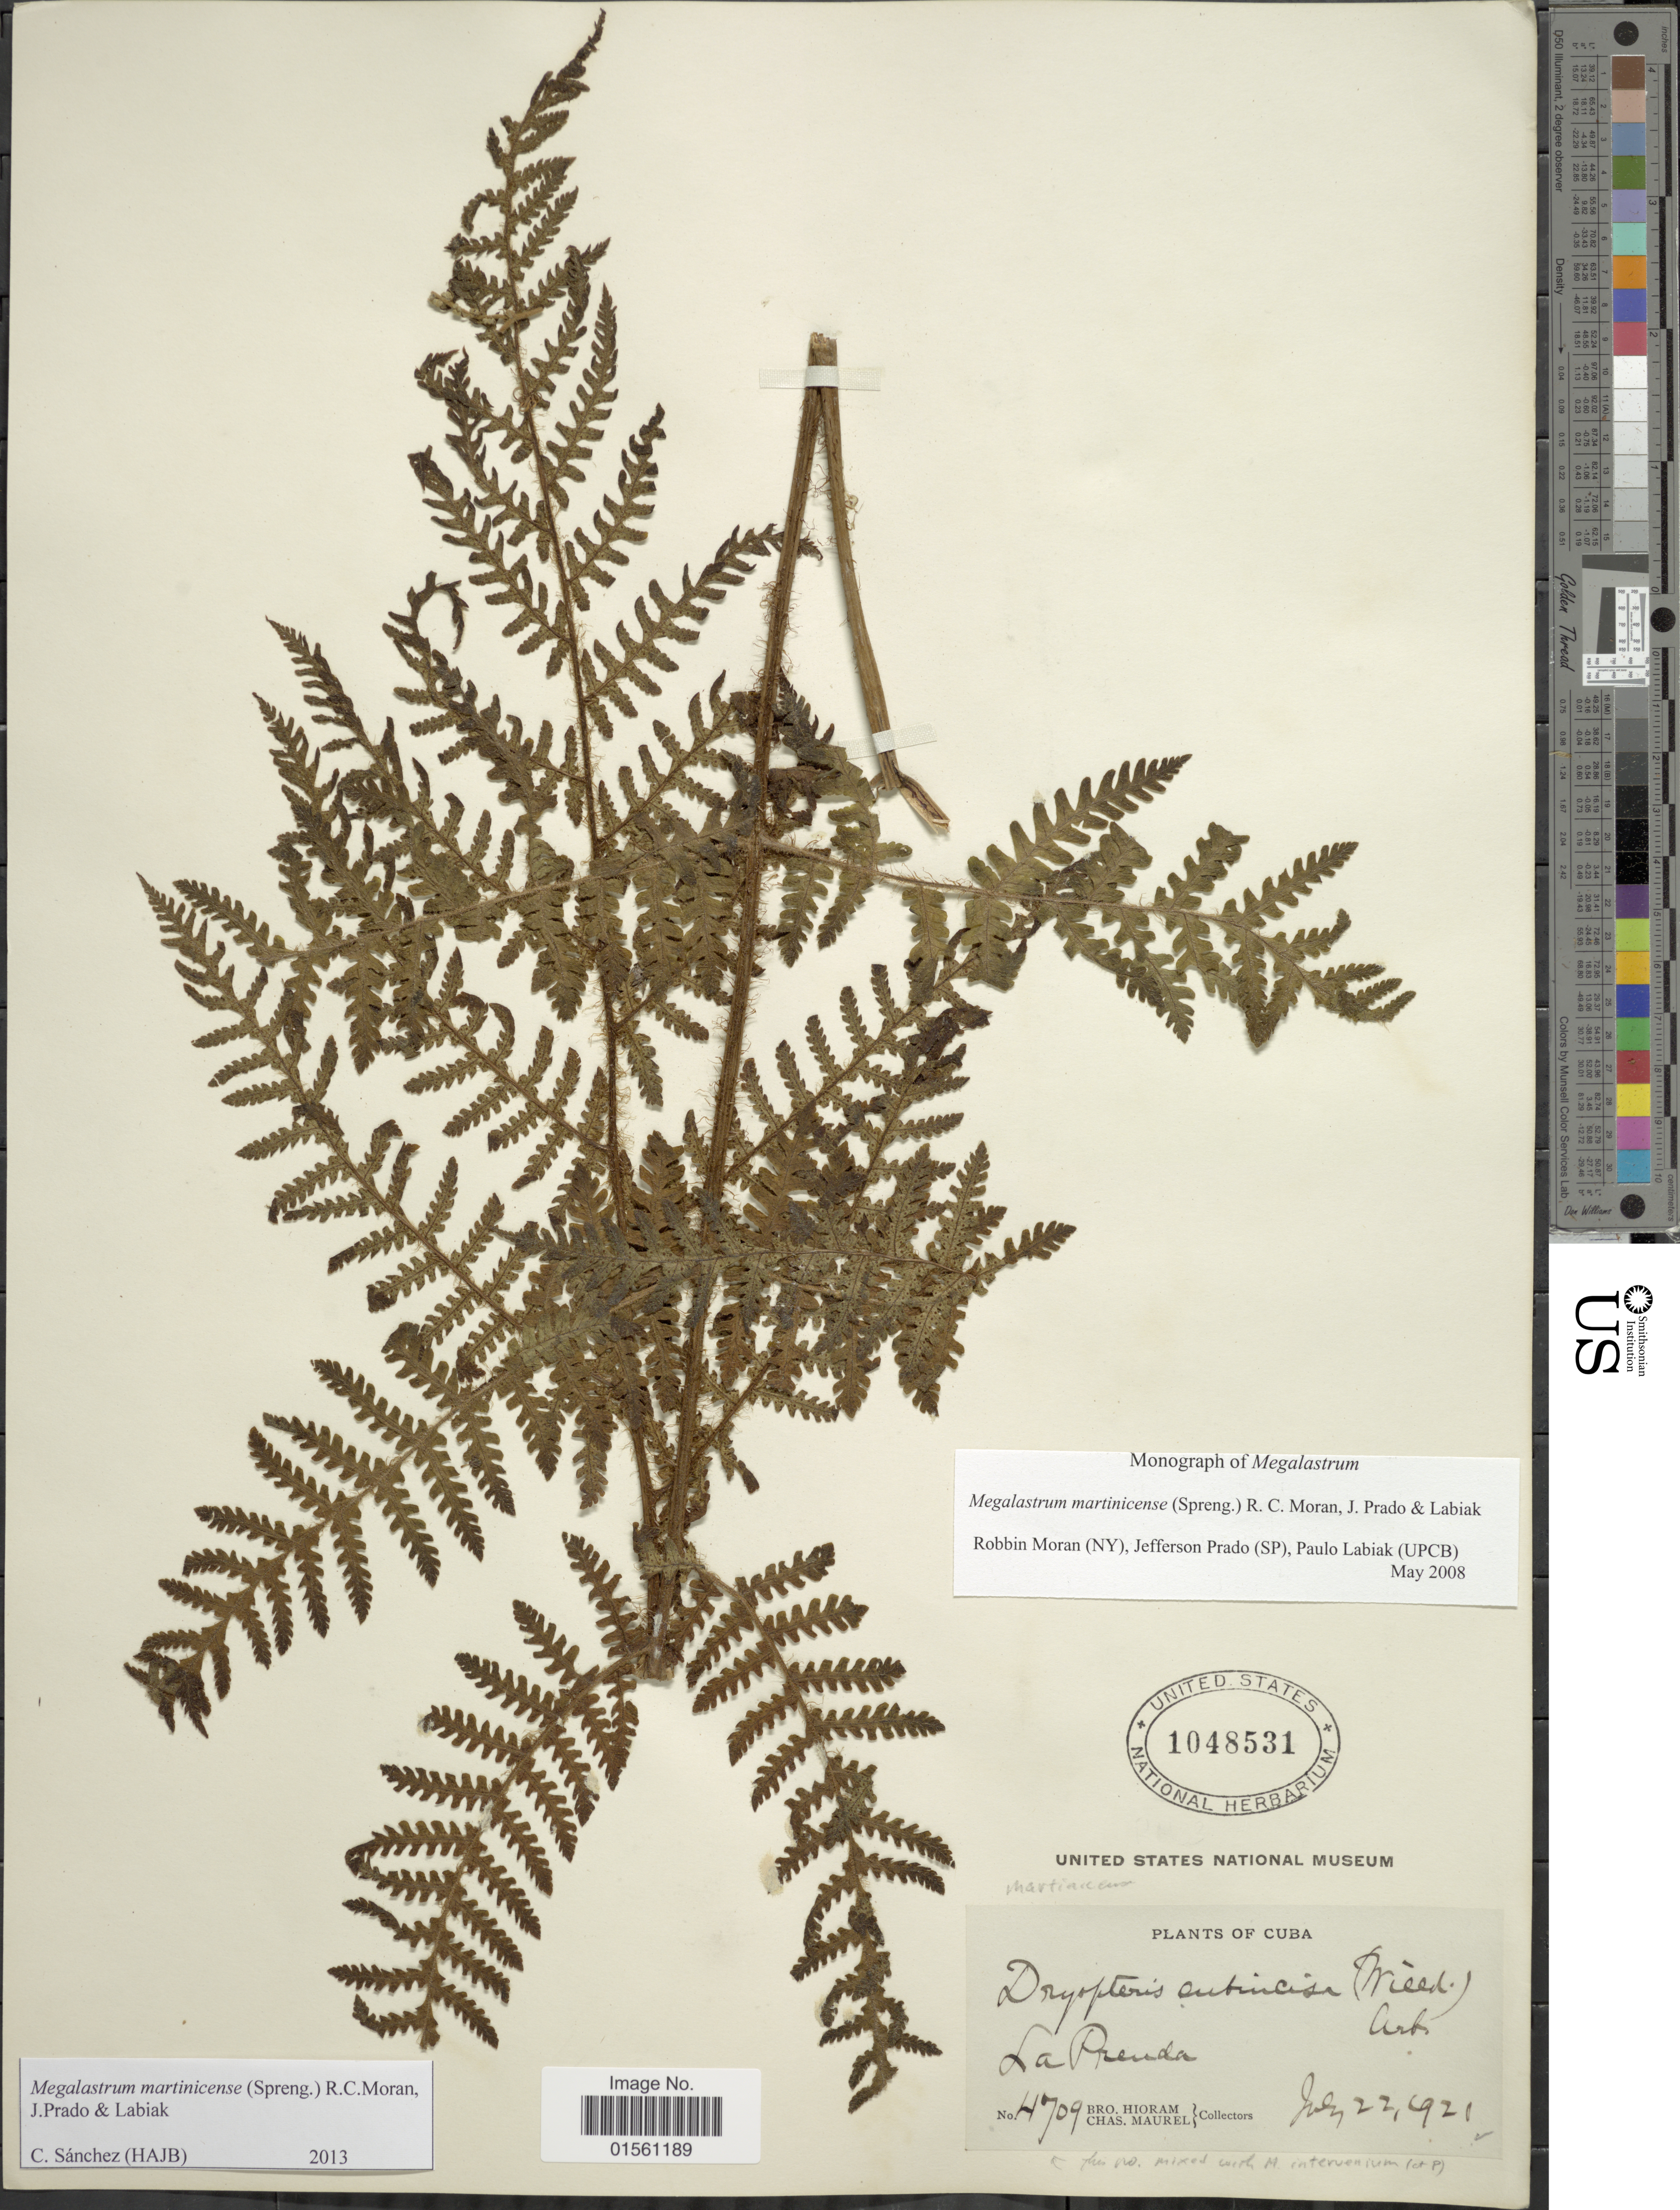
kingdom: Plantae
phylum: Tracheophyta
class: Polypodiopsida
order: Polypodiales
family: Dryopteridaceae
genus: Megalastrum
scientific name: Megalastrum martinicense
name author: (Spreng.) R.C. Moran et al.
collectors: Bro. Hioram & C. Maurel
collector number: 4709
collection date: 1921-07-22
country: Cuba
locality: La Prenda.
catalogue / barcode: US 1048531